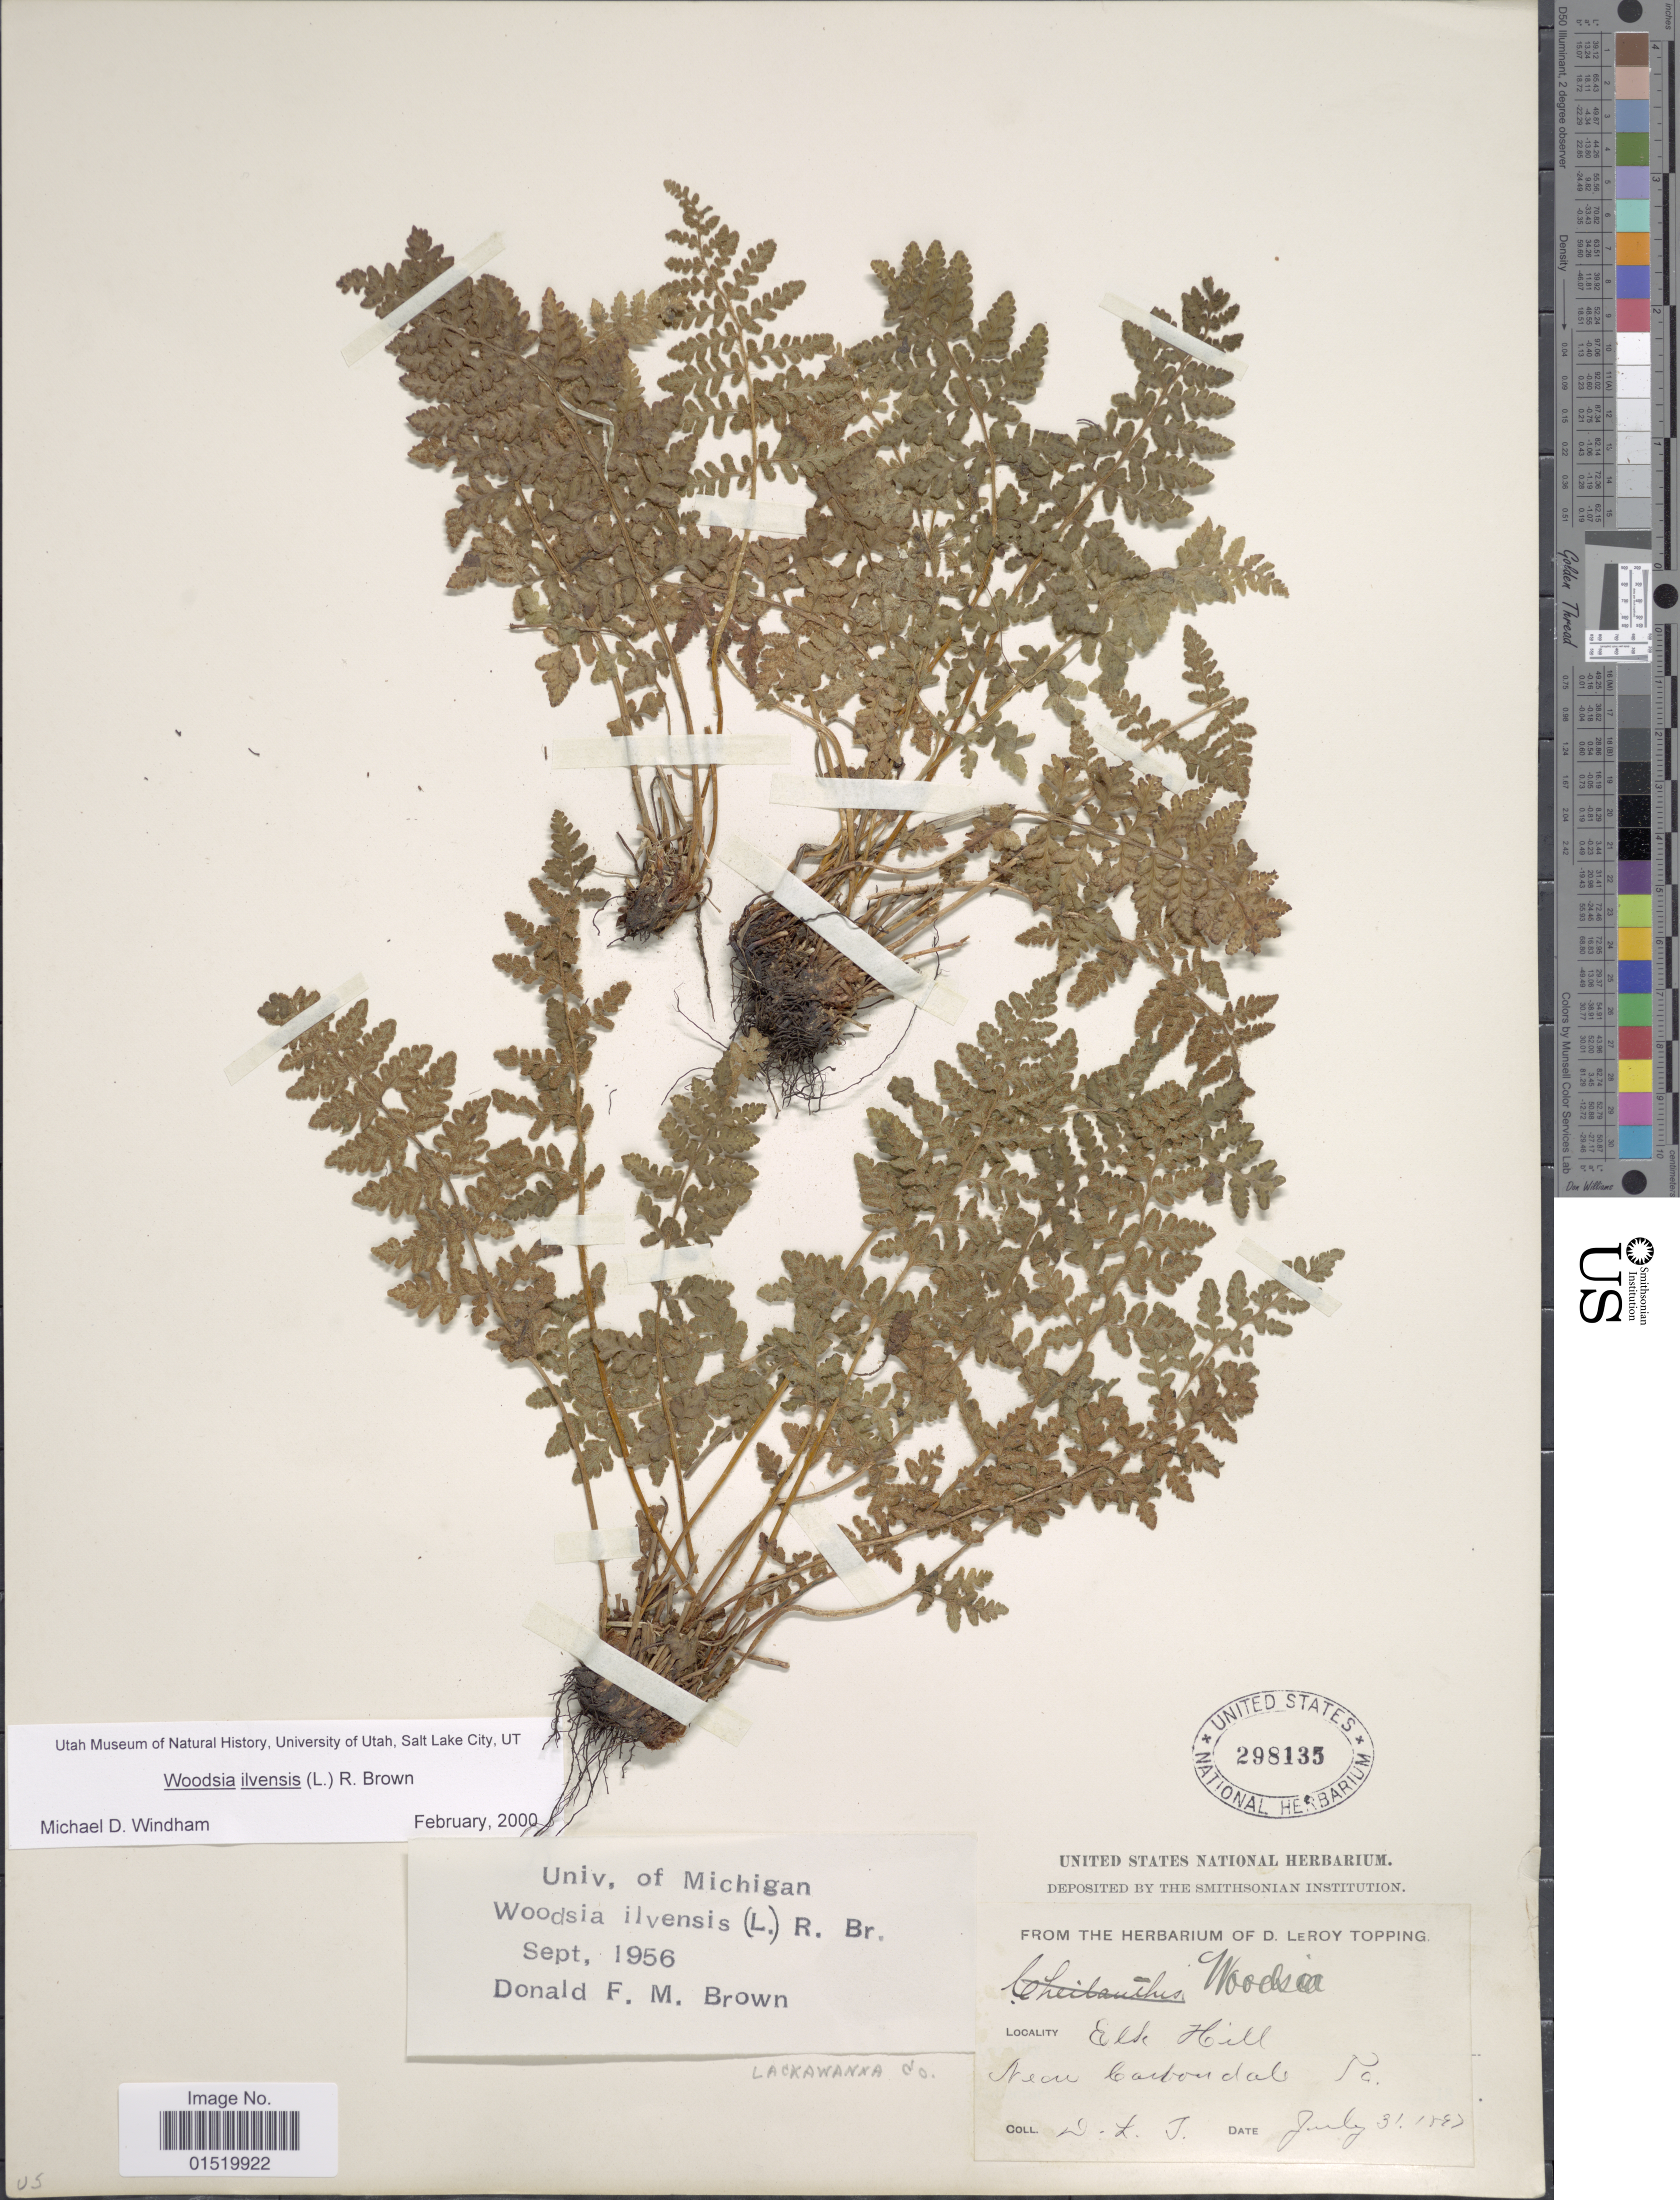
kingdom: Plantae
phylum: Tracheophyta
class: Polypodiopsida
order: Polypodiales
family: Woodsiaceae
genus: Woodsia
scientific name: Woodsia ilvensis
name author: (L.) R. Br.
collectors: D. L. Topping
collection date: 1897-07-31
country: United States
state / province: Pennsylvania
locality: Elk Hill, Near Carbondale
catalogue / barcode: US 298135